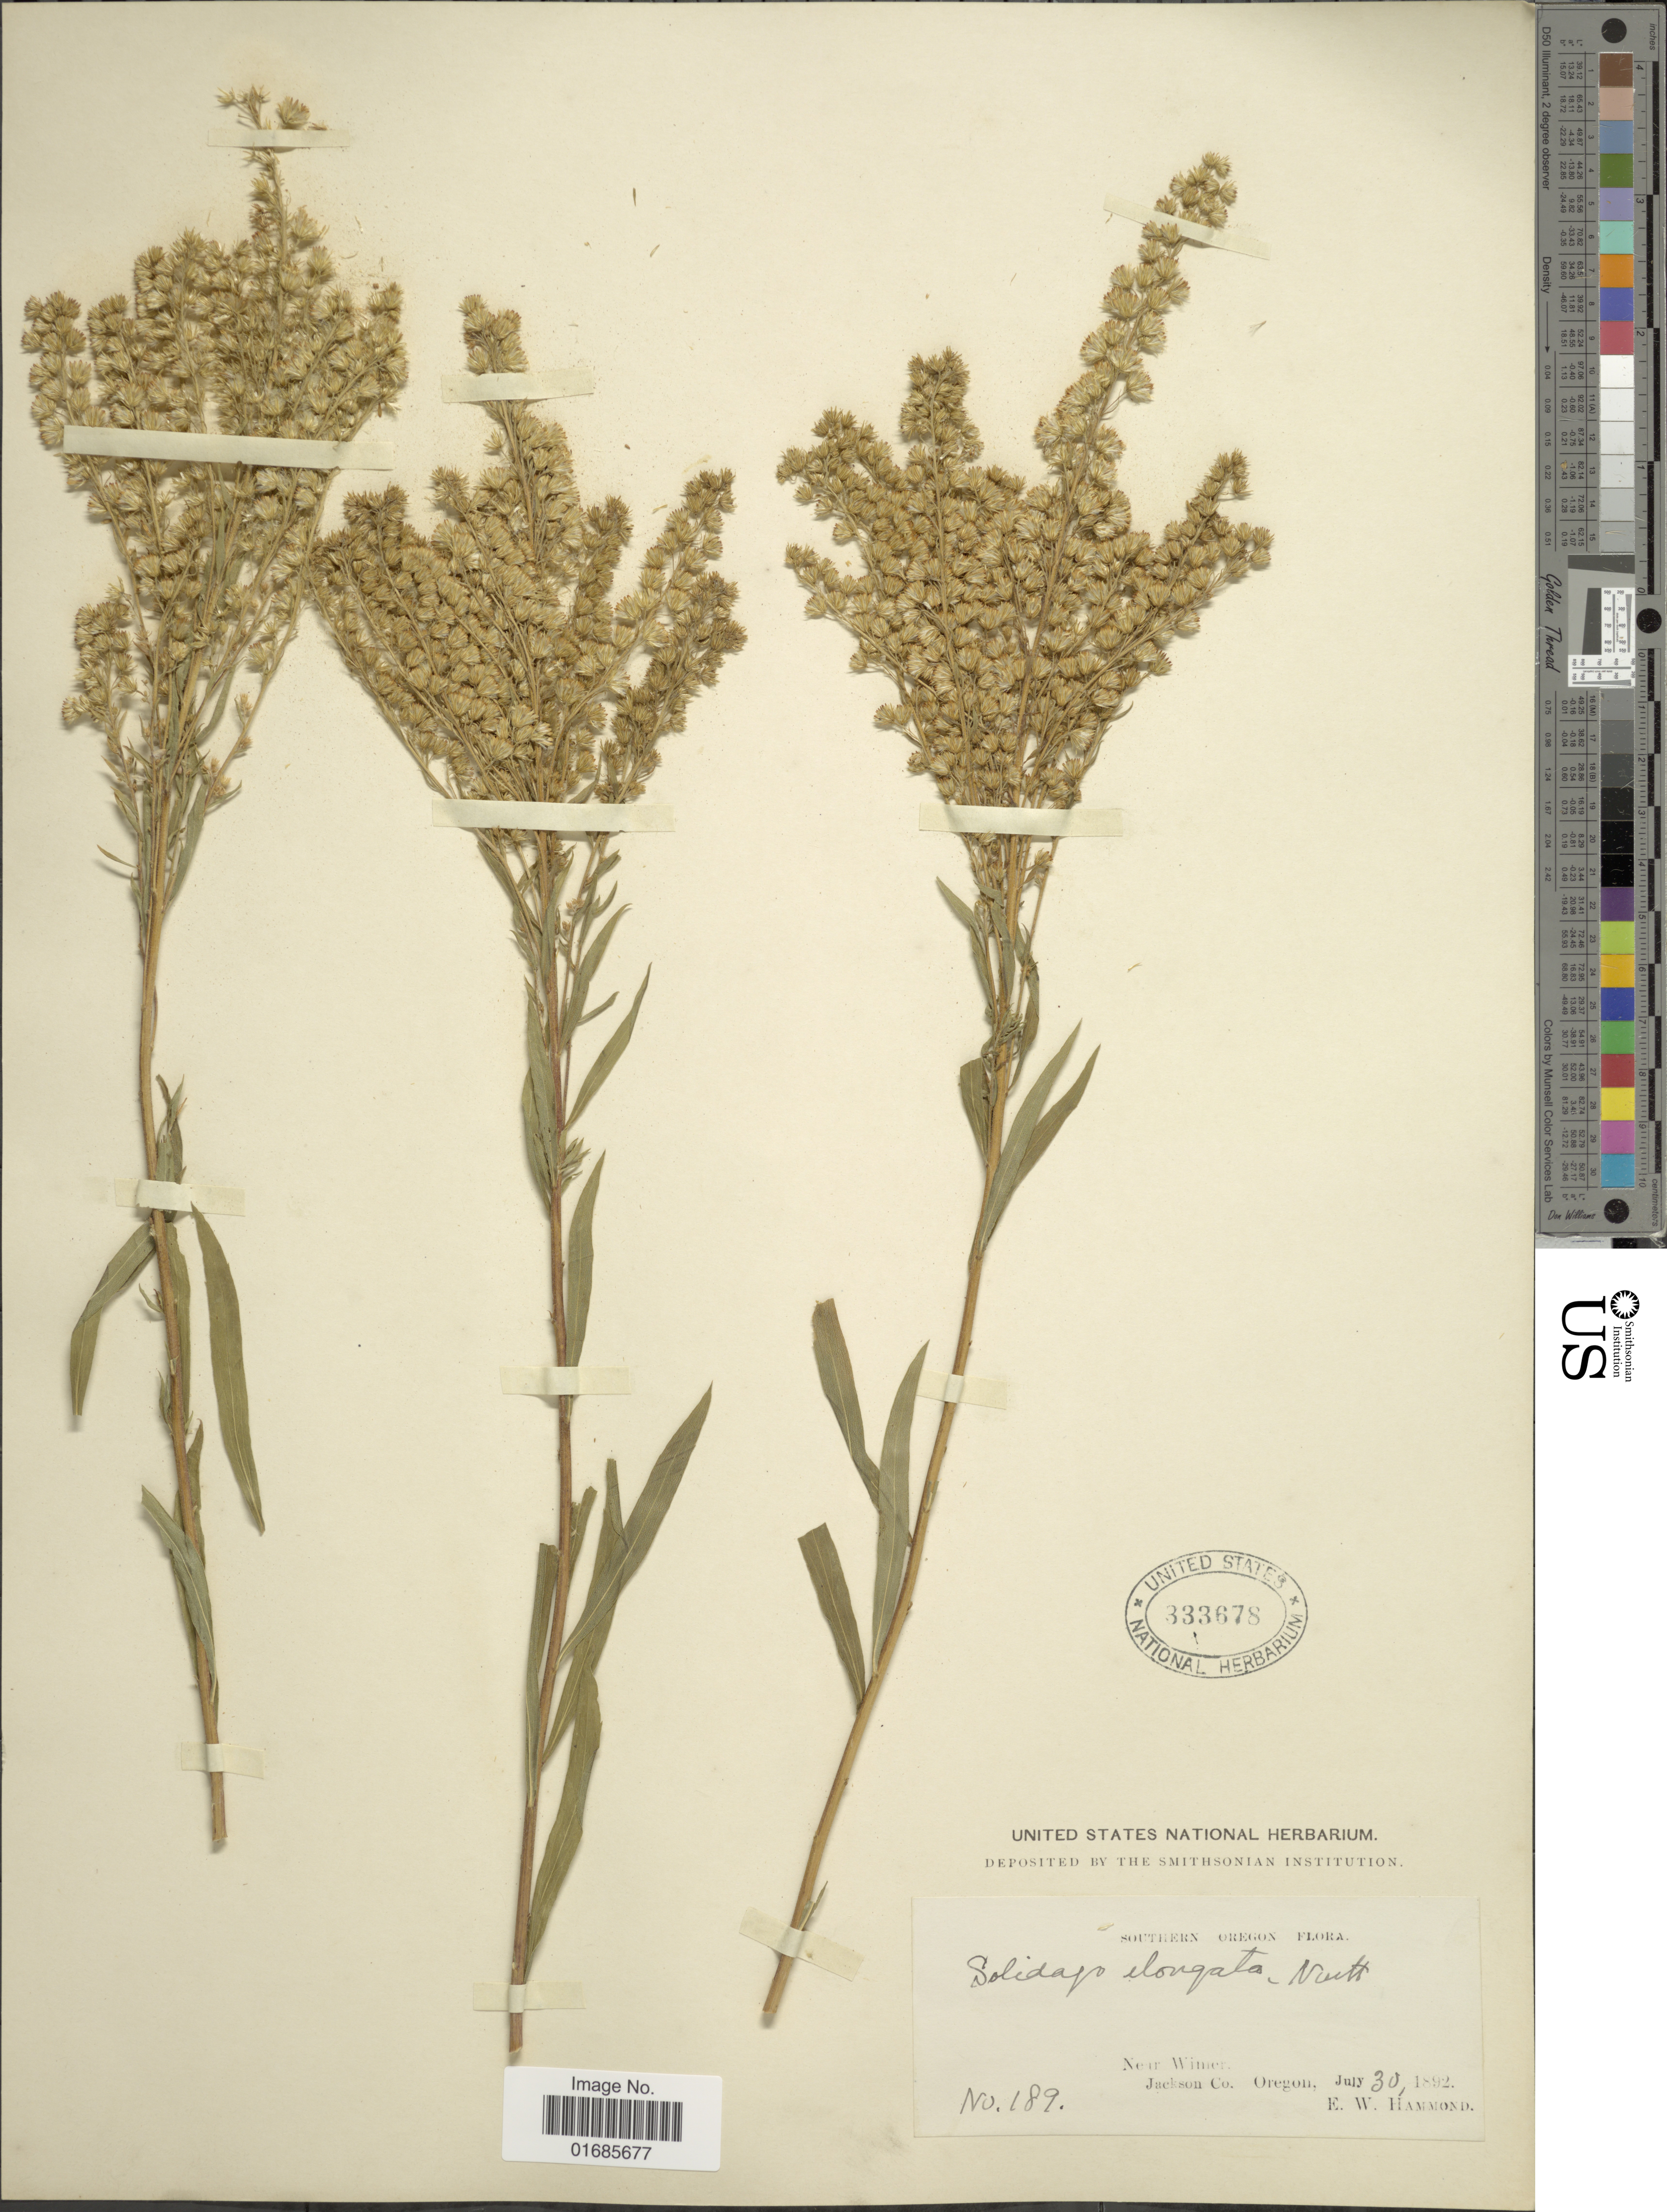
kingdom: Plantae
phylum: Tracheophyta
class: Magnoliopsida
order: Asterales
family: Asteraceae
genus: Solidago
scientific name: Solidago canadensis var. salebrosa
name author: (Piper) M.E. Jones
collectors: E. Hammond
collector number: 189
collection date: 1892-07-30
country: United States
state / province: Oregon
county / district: Jackson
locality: Southern Oregon, near Wimer, Jackson Co.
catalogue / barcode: US 333678